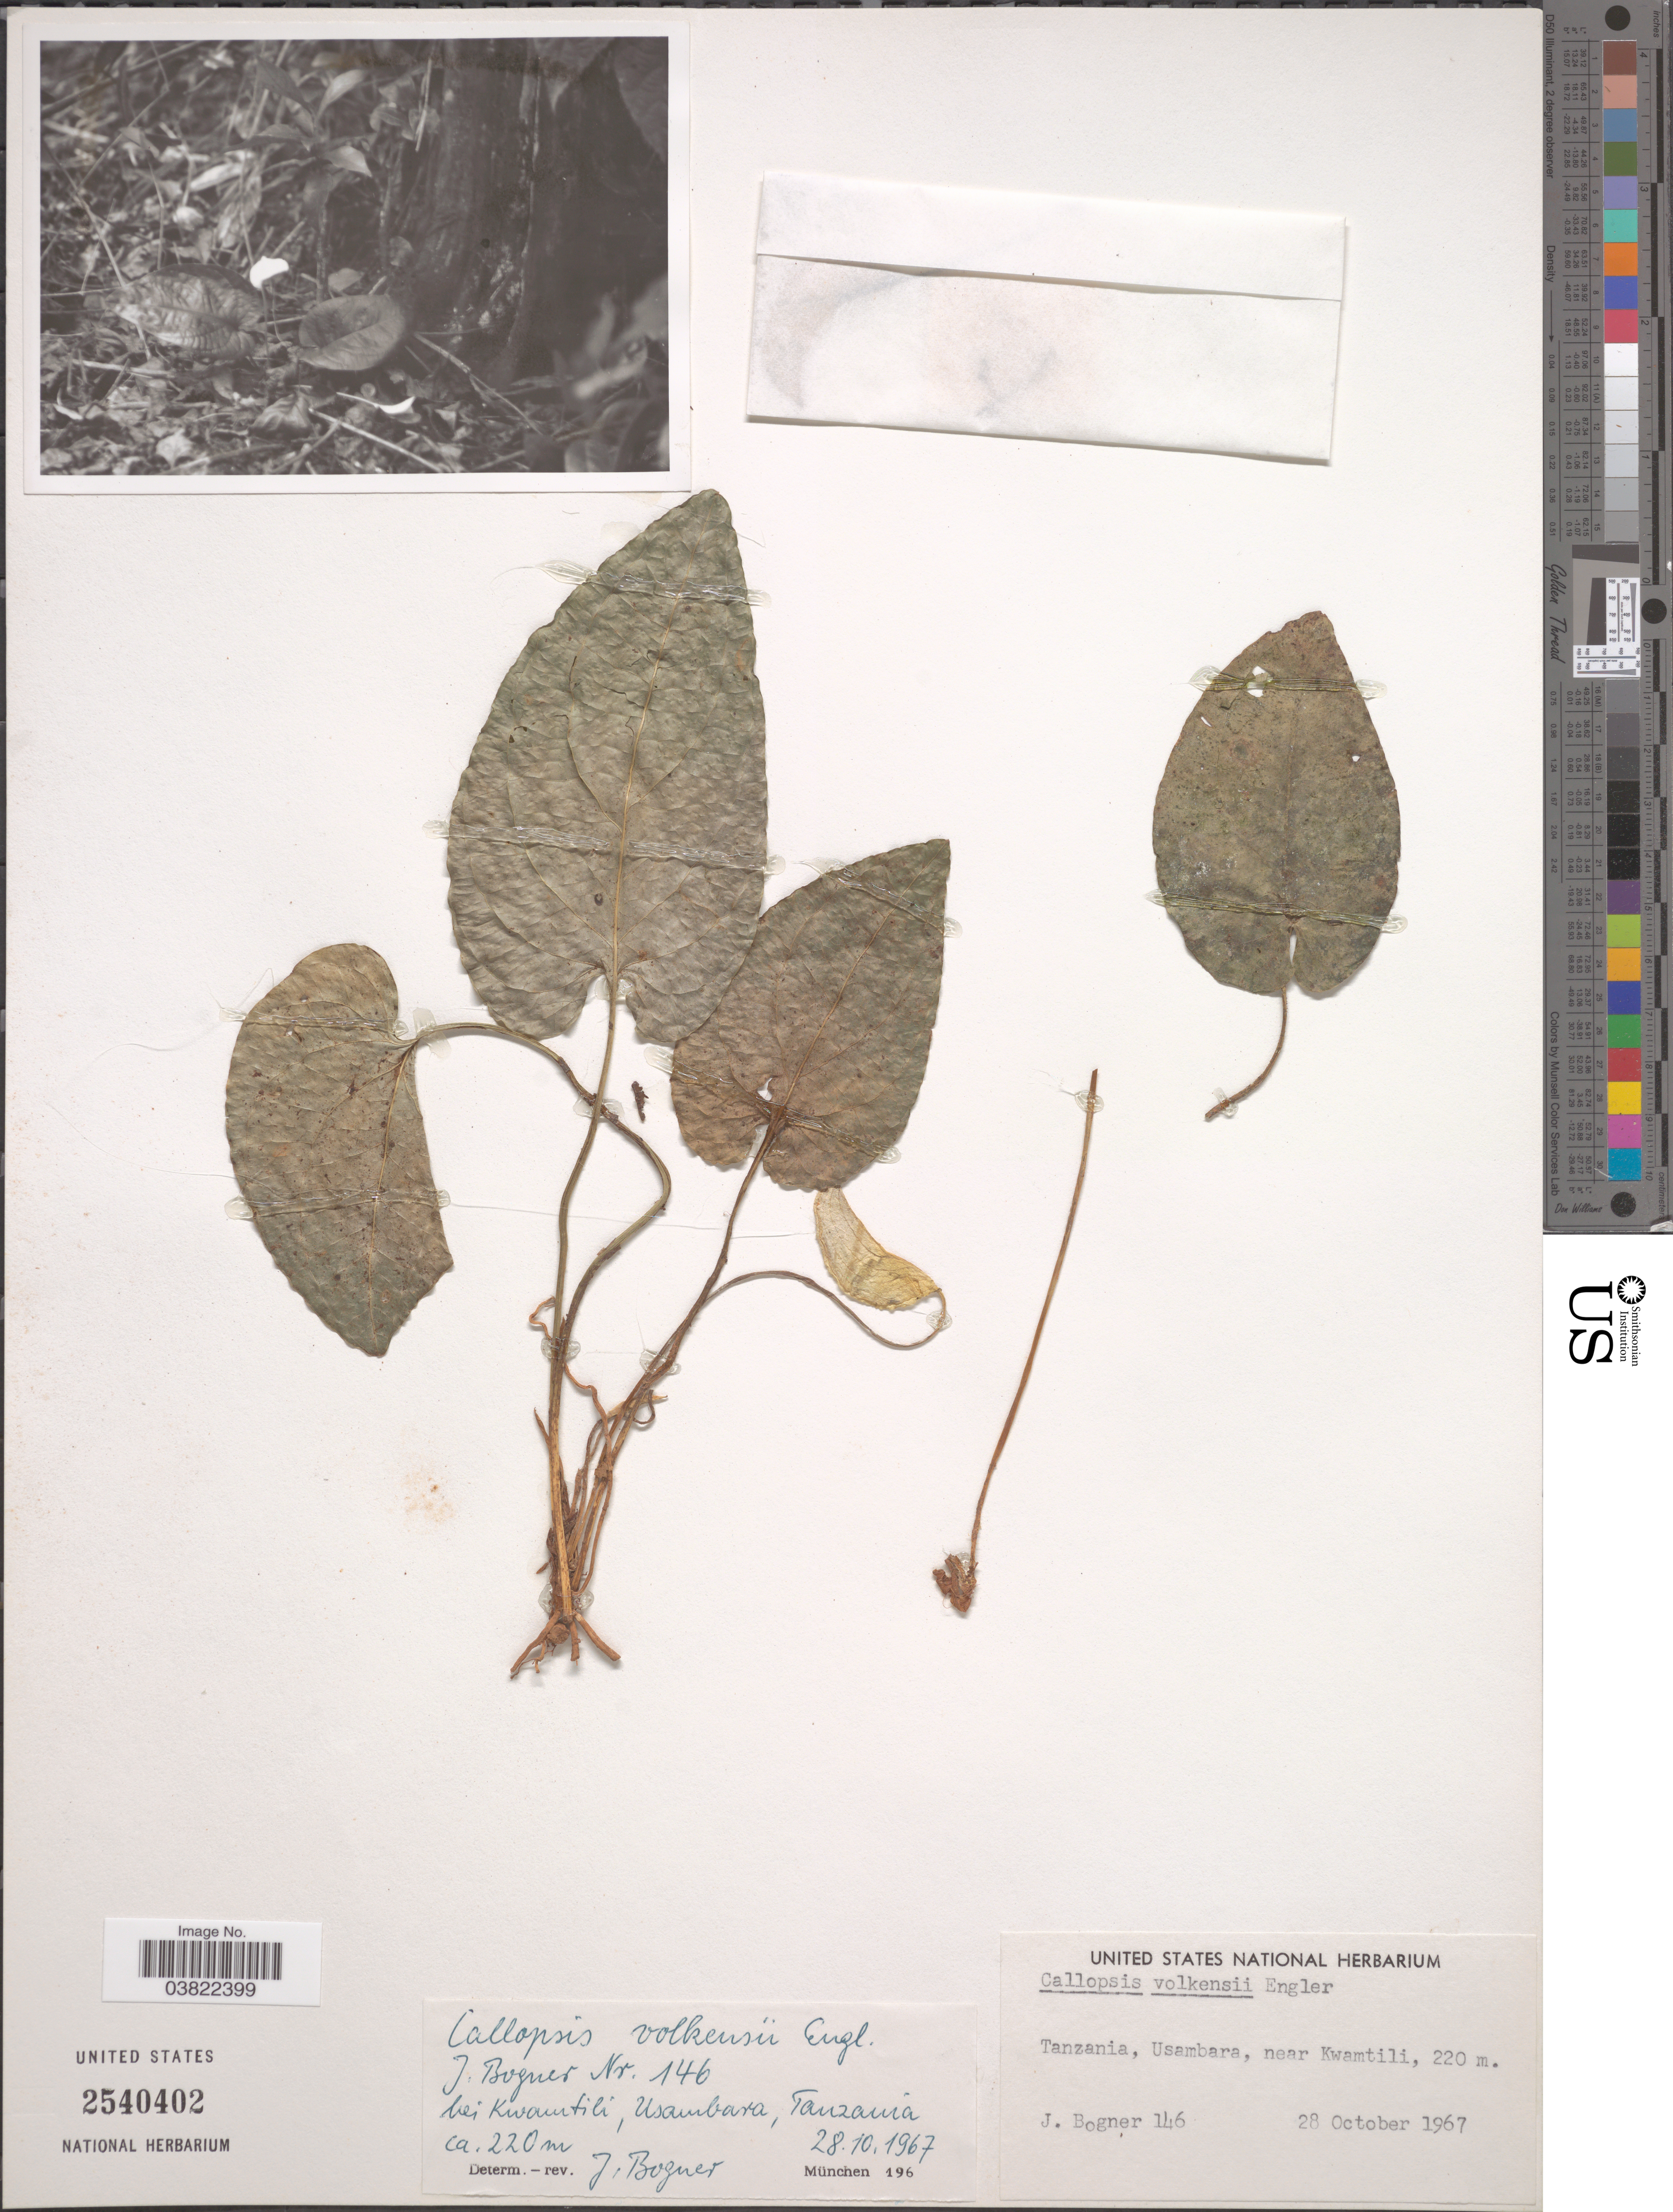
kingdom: Plantae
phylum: Tracheophyta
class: Liliopsida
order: Alismatales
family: Araceae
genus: Callopsis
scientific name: Callopsis volkensii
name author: Engl.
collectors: J. Bogner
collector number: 146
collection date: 1967-10-28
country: Tanzania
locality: Usambara, near Kwamtili.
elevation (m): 220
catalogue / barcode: US 2540402